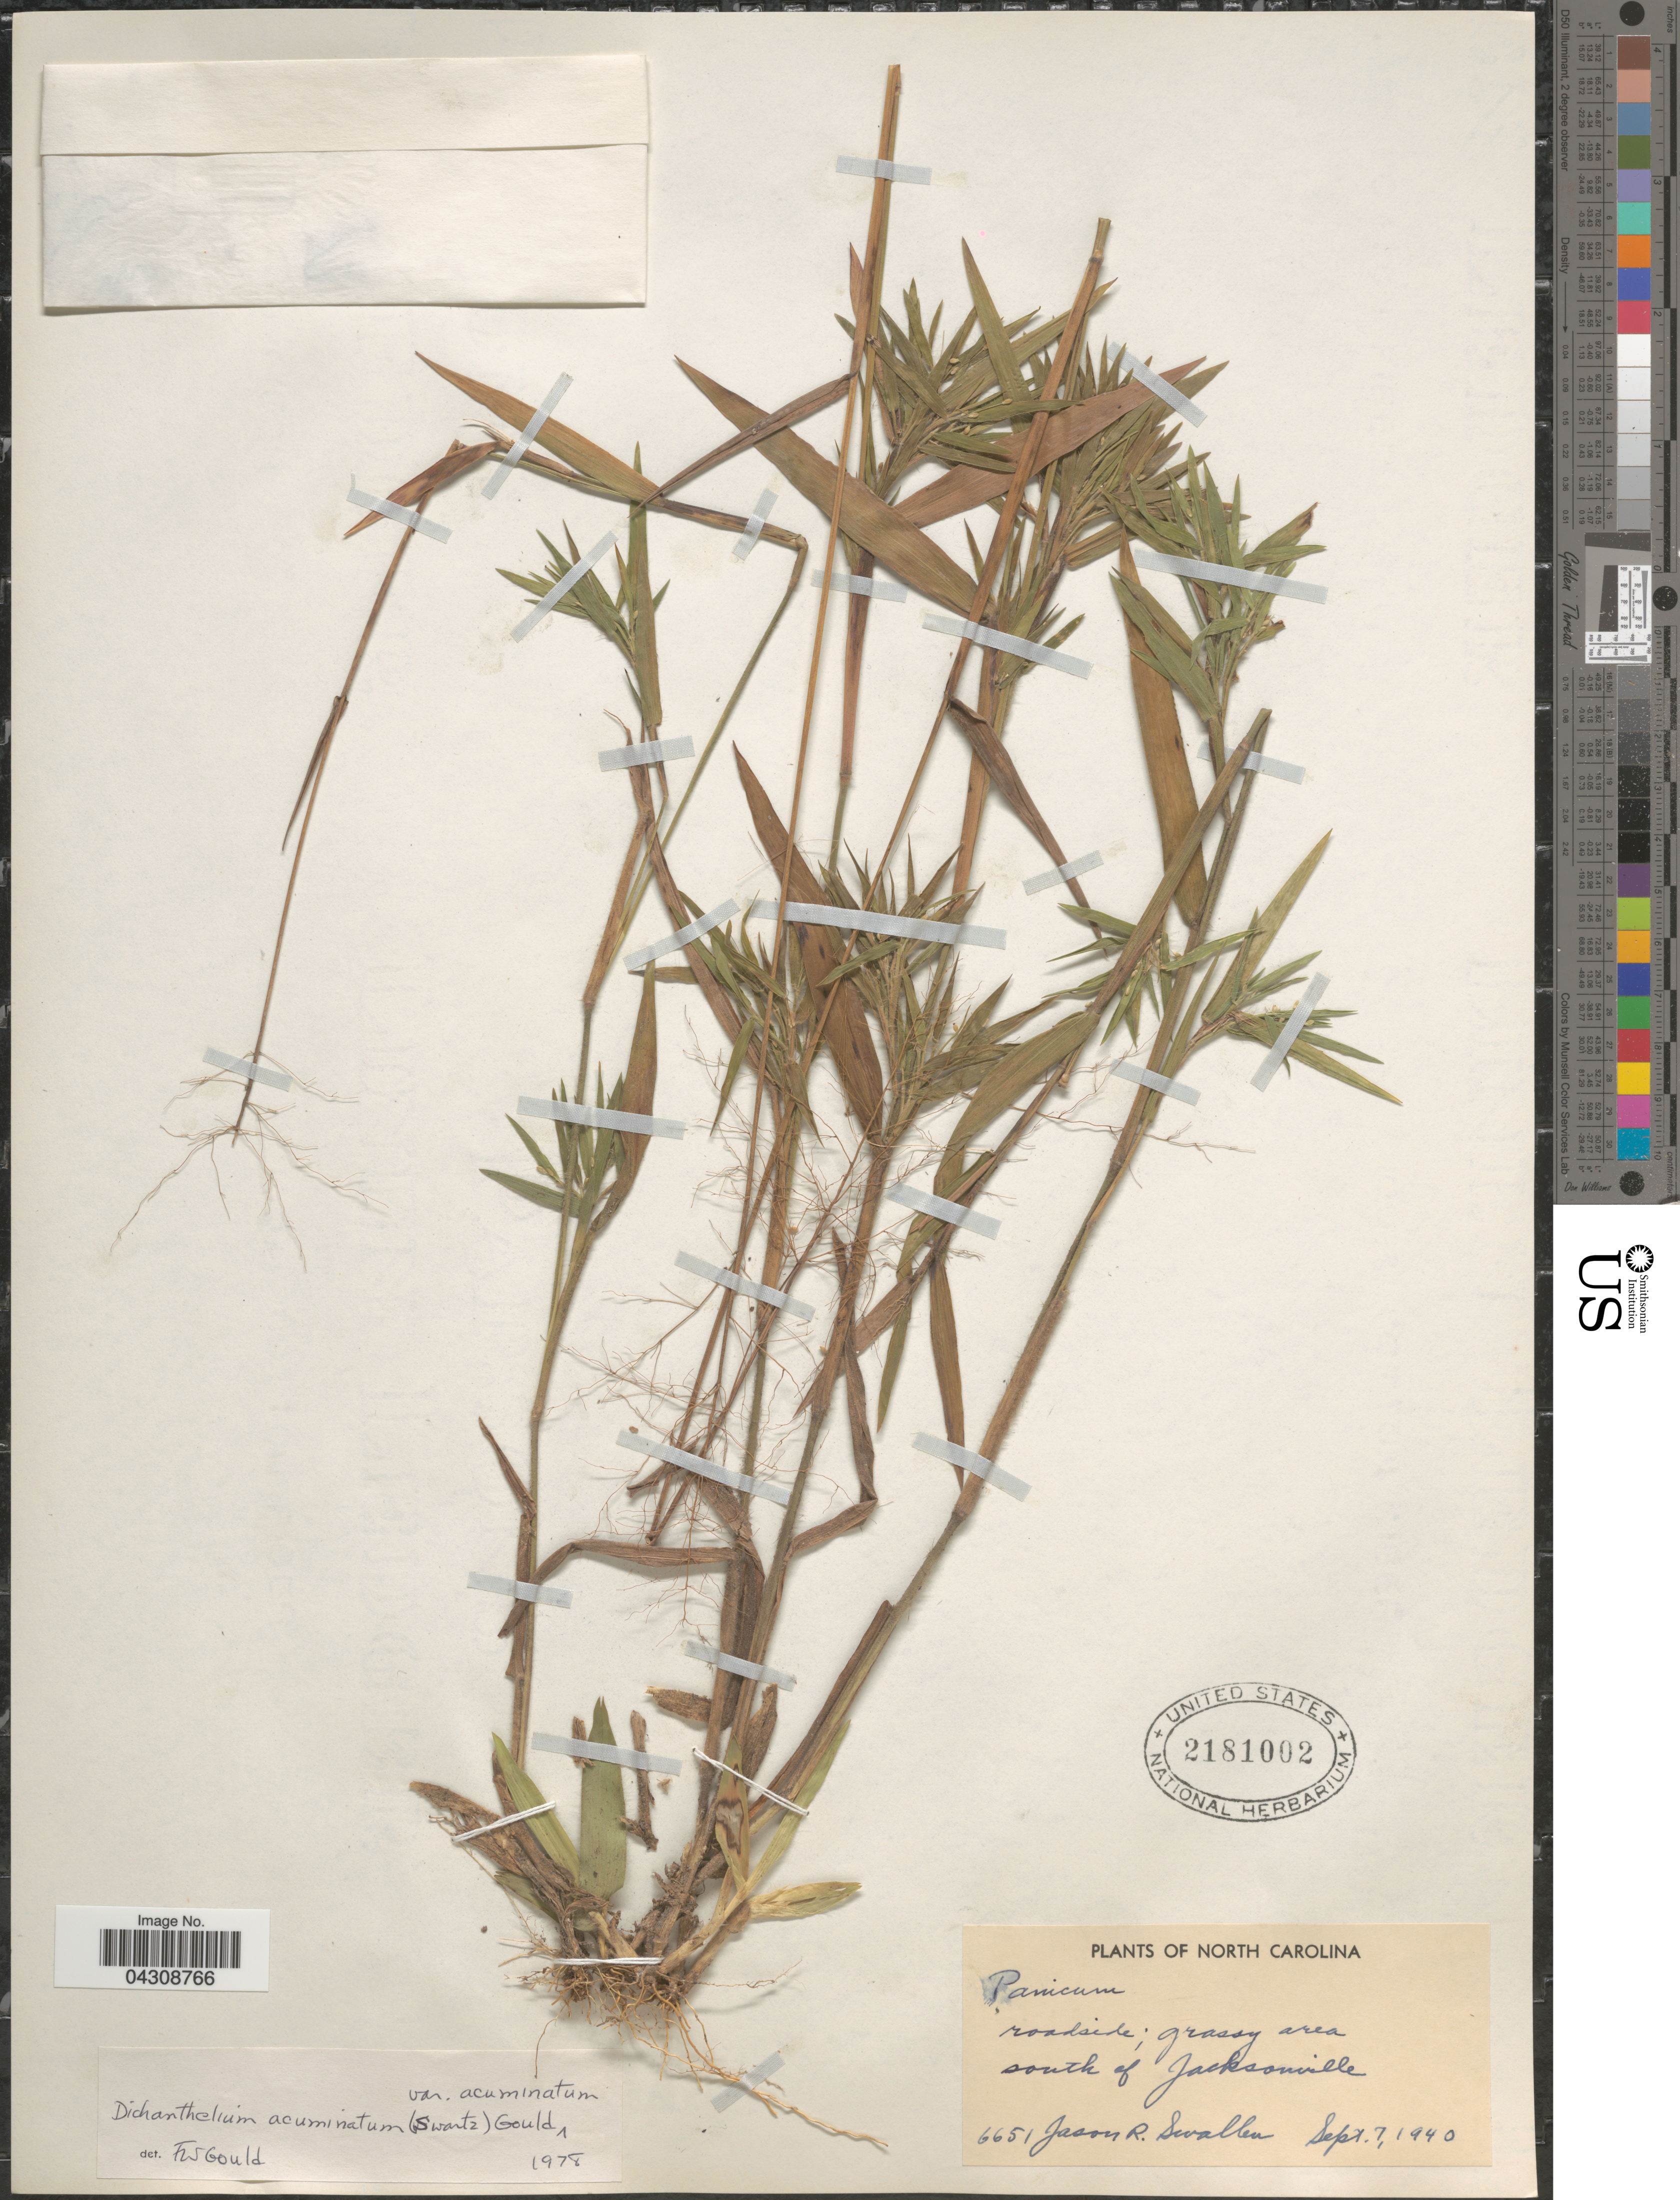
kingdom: Plantae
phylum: Tracheophyta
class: Liliopsida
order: Poales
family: Poaceae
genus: Dichanthelium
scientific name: Dichanthelium acuminatum var. acuminatum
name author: (Sw.) Gould & C.A. Clark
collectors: J. R. Swallen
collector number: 6651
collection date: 1940-09-07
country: United States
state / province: North Carolina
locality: Roadside; grassy area south of Jacksonville.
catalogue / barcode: US 2181002